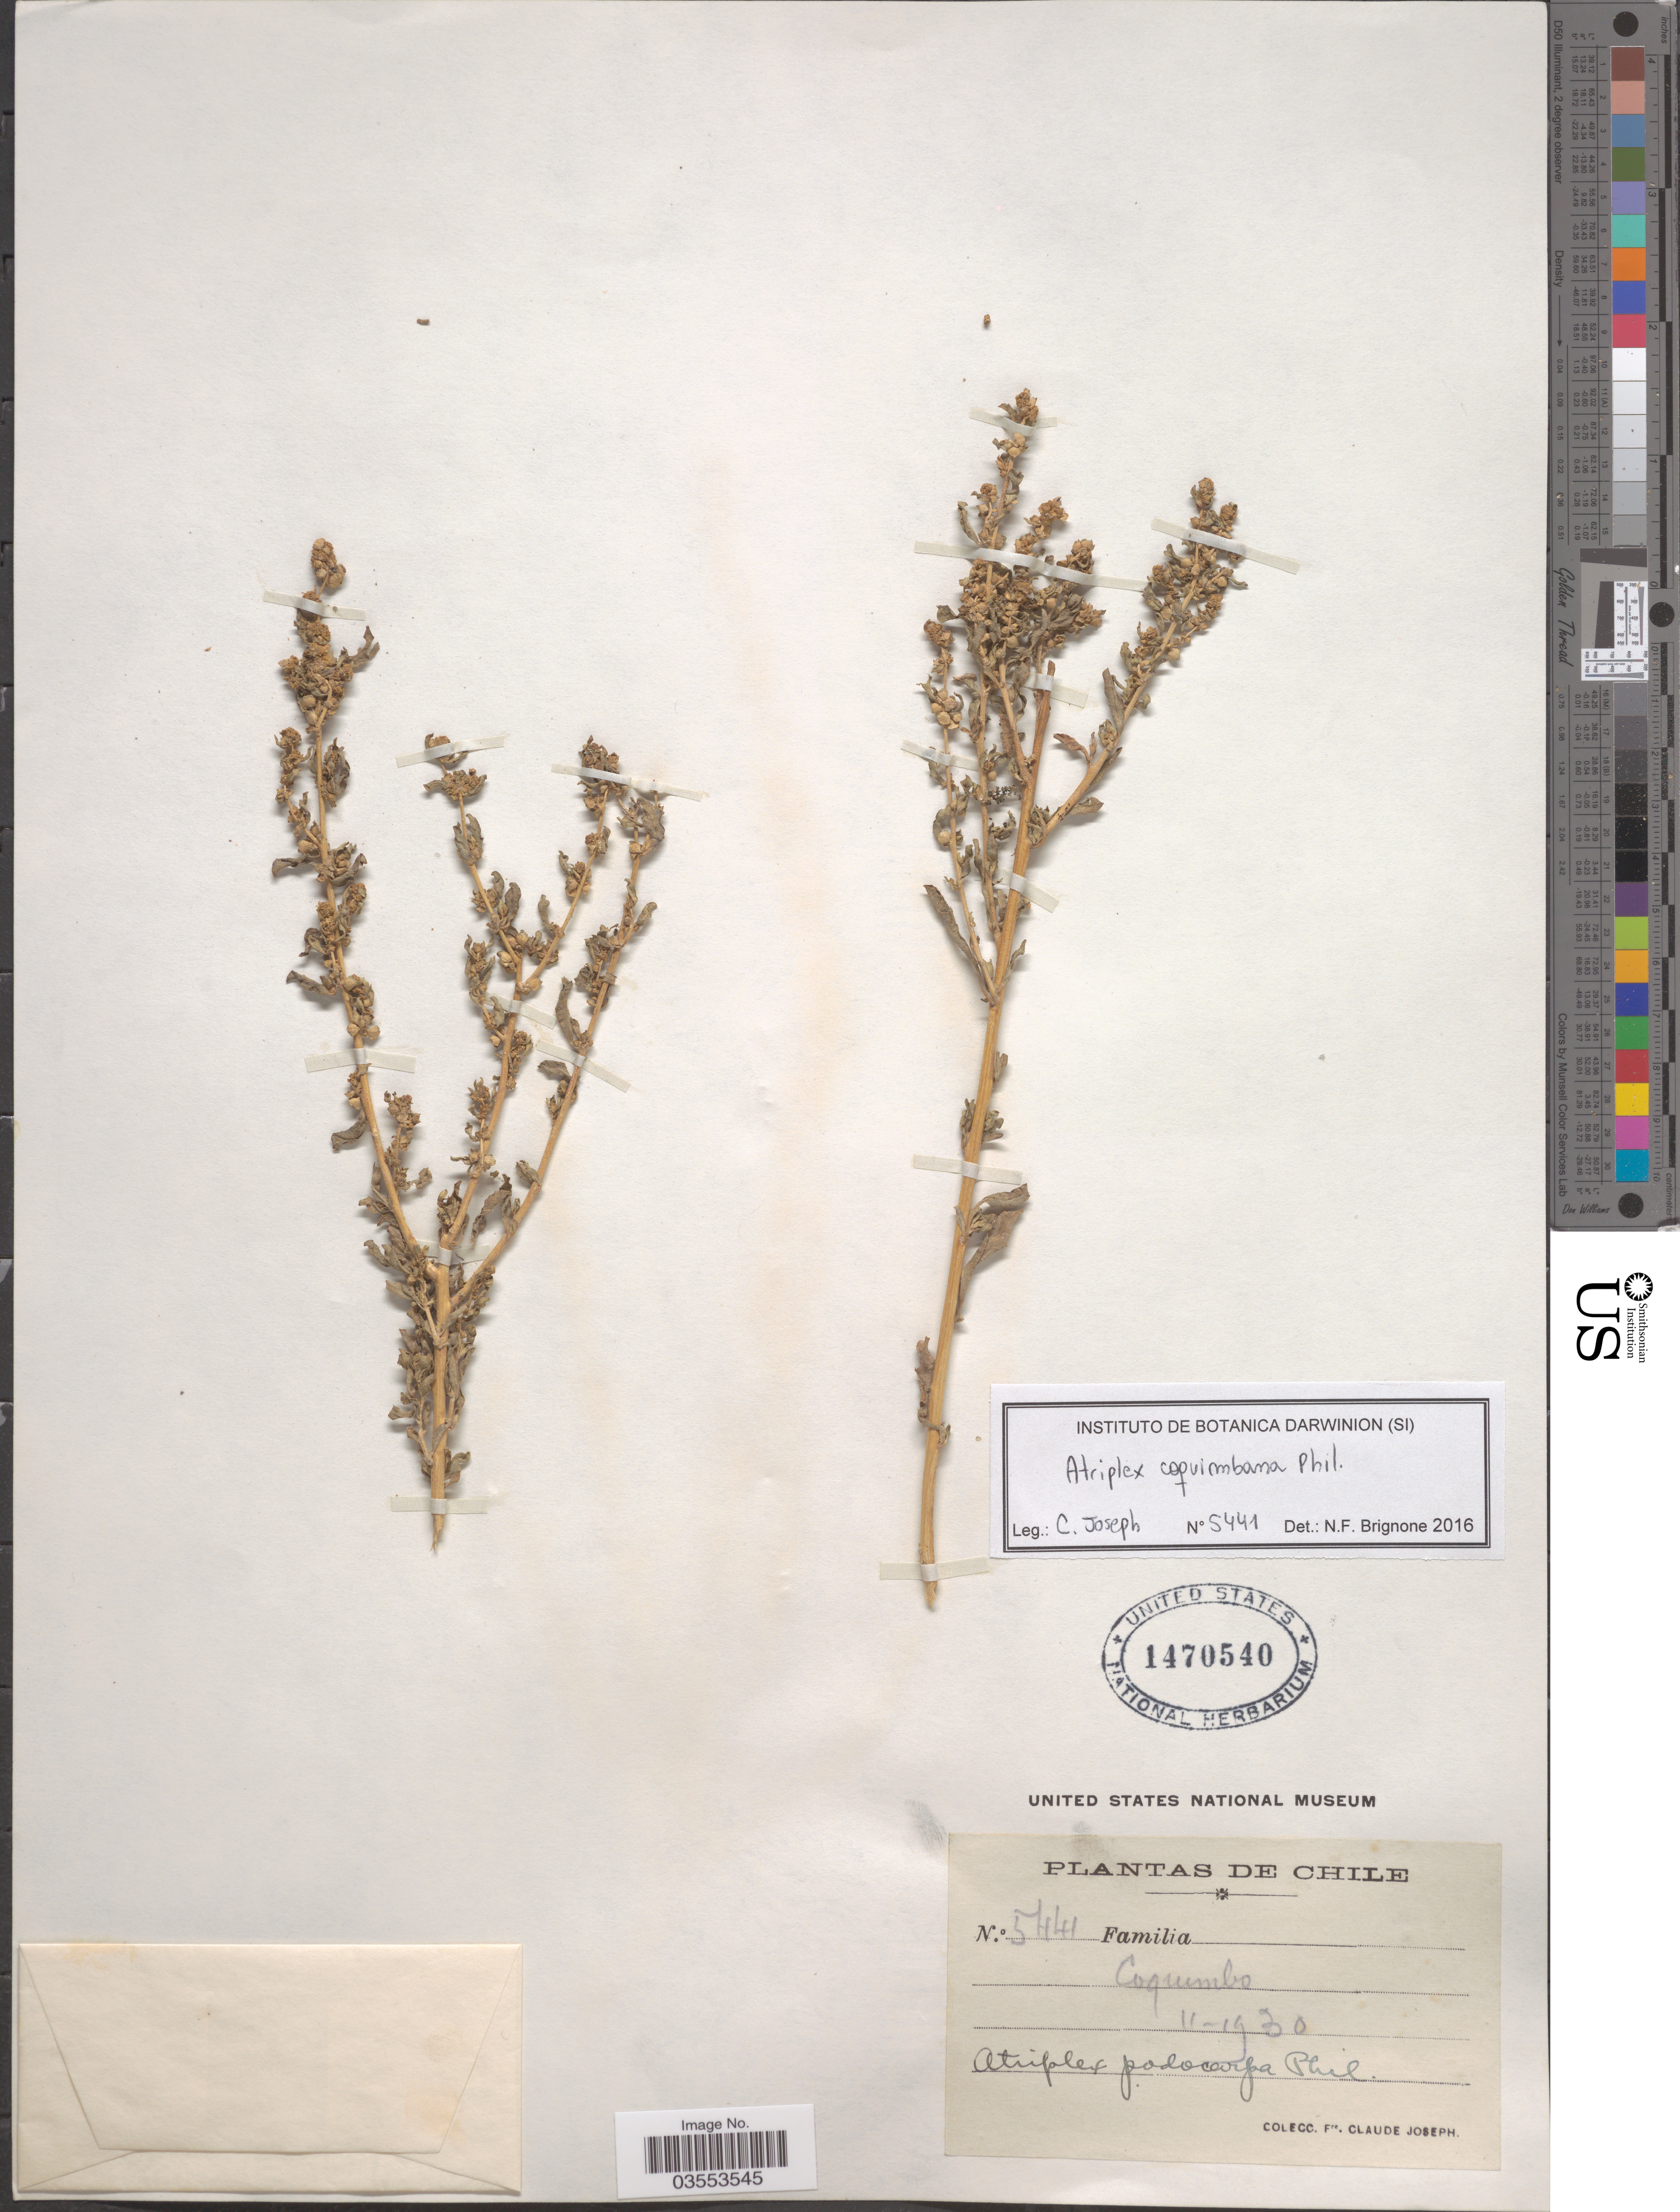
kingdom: Plantae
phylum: Tracheophyta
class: Magnoliopsida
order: Caryophyllales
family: Amaranthaceae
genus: Atriplex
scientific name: Atriplex podocarpa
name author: Phil.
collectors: Bro. Claude-Joseph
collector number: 5441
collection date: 1930-02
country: Chile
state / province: Coquimbo (IV)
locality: Coquimbo.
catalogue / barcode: US 1470540